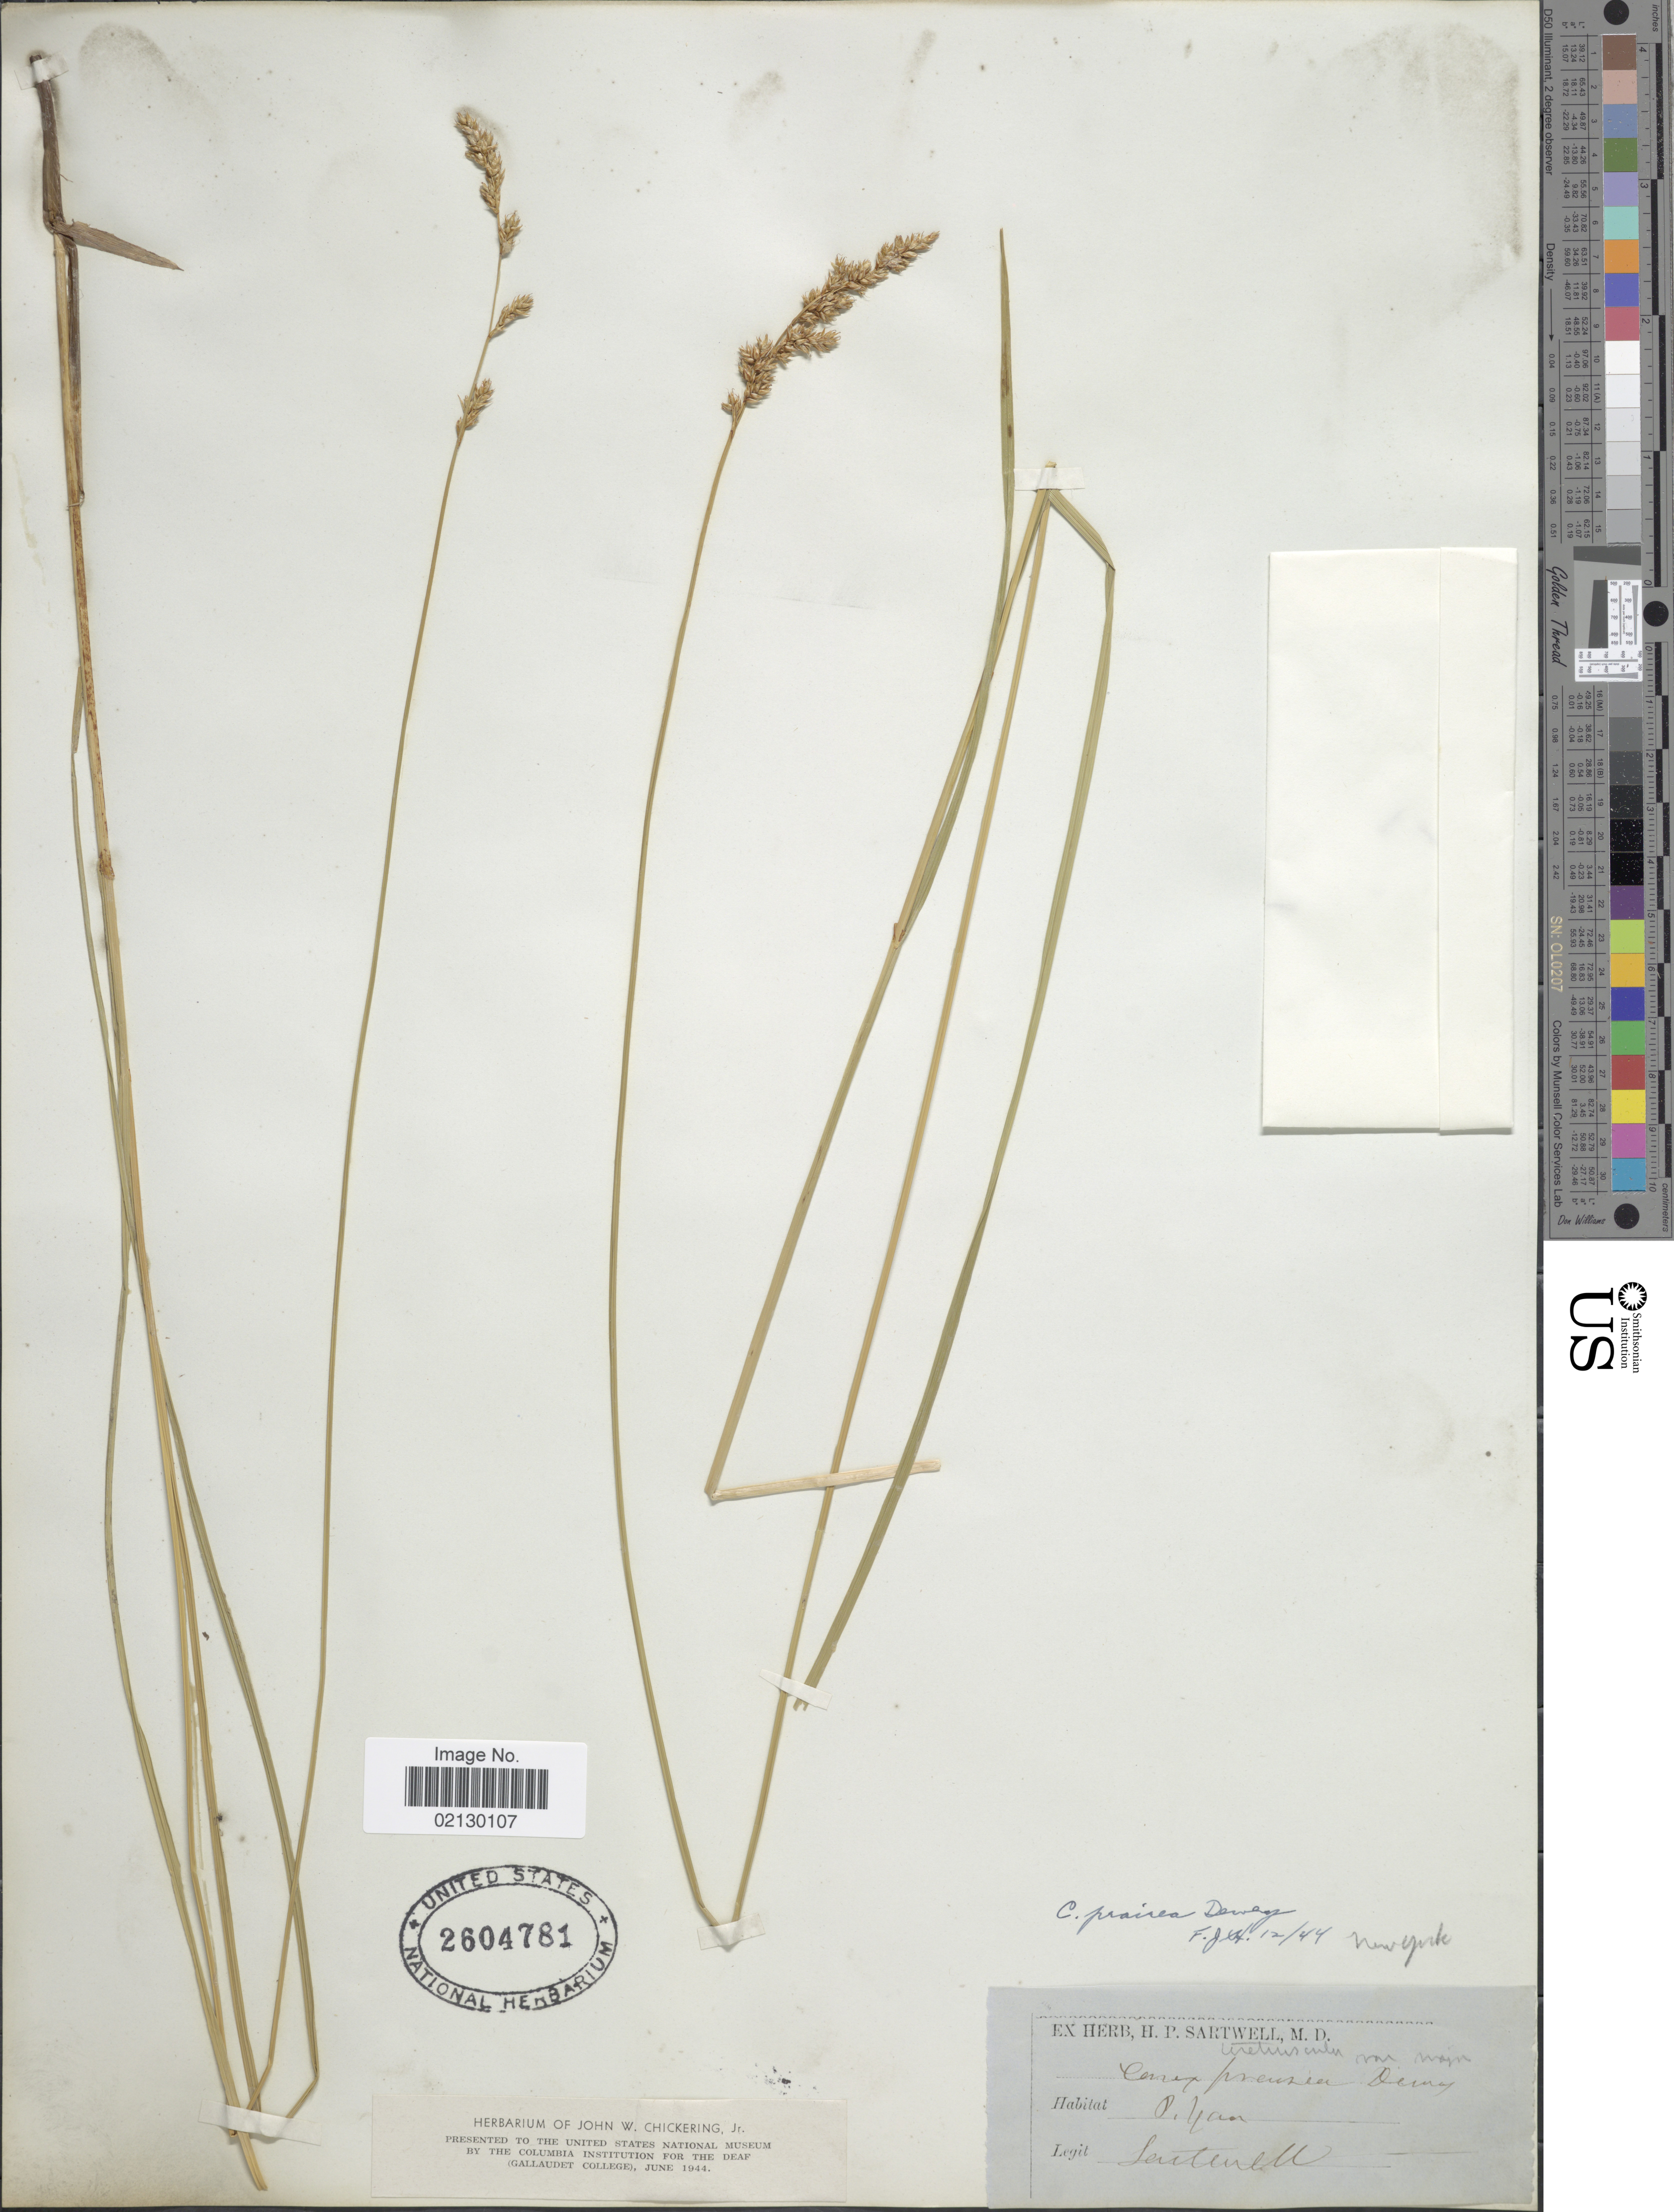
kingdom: Plantae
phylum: Tracheophyta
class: Liliopsida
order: Poales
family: Cyperaceae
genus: Carex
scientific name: Carex prairea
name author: Dewey ex Alph. Wood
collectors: H. P. Sartwell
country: United States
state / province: New York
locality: Penn Yan.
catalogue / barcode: US 2604781